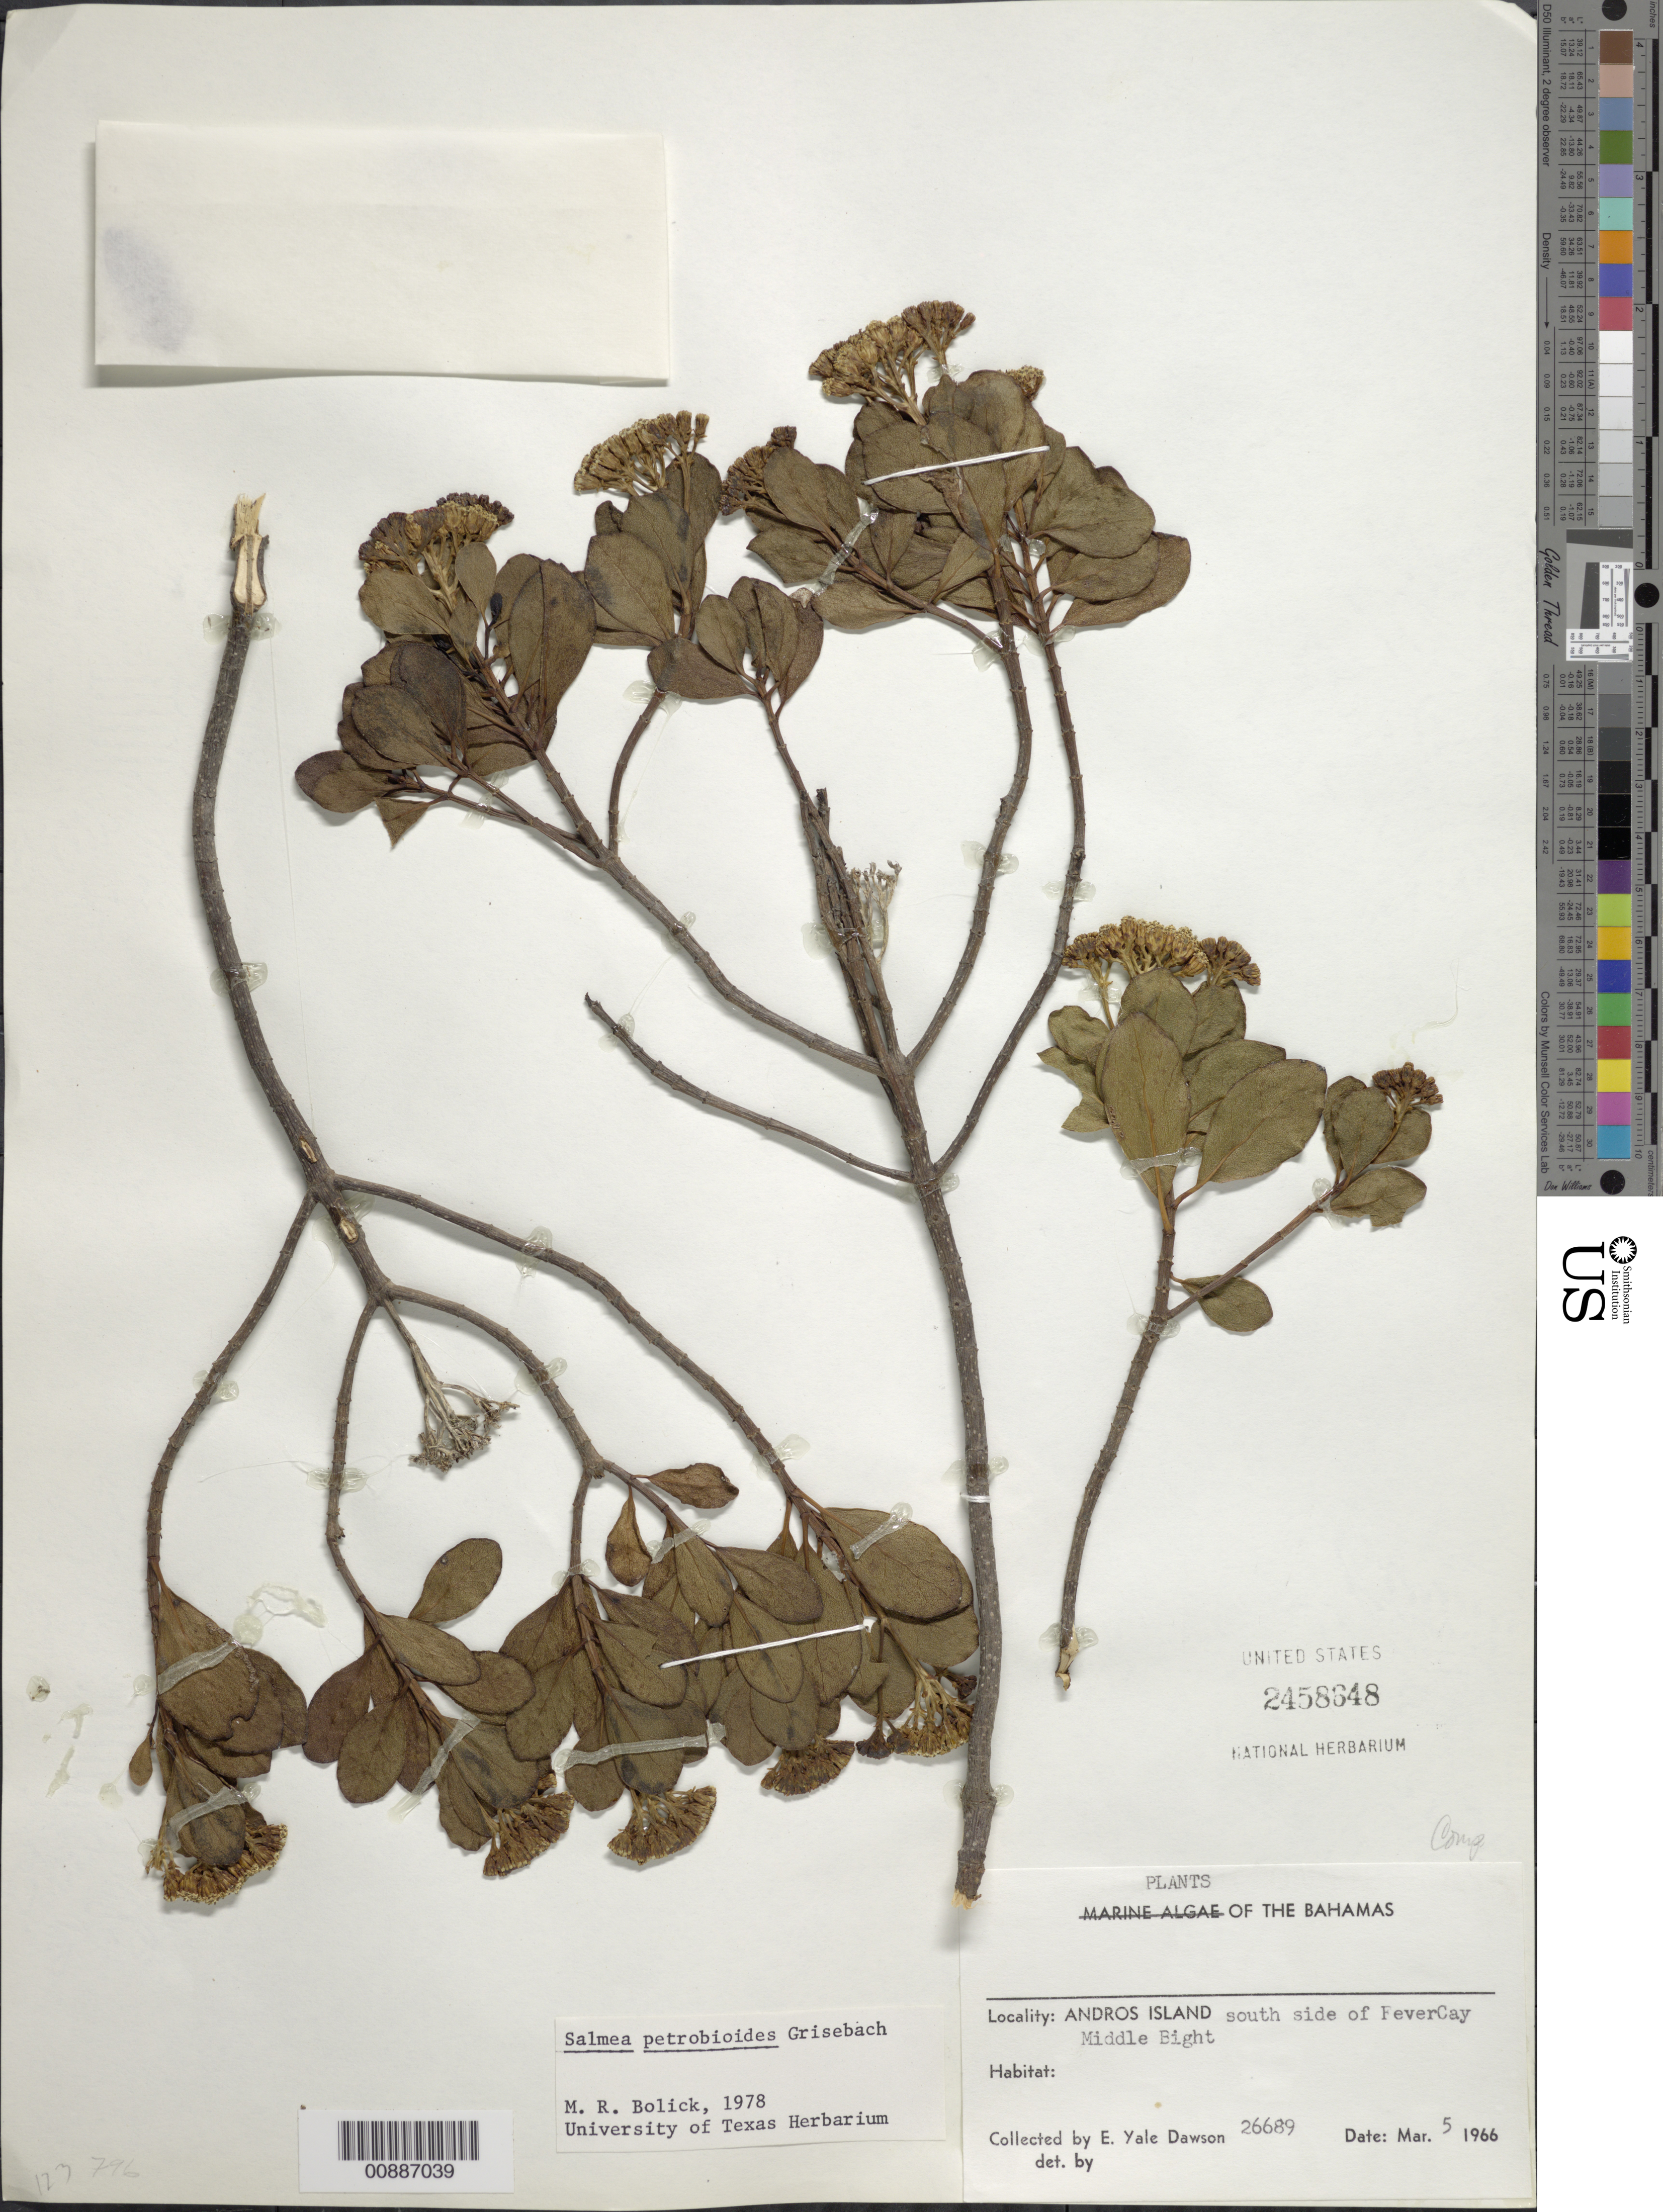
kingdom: Plantae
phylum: Tracheophyta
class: Magnoliopsida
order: Asterales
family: Asteraceae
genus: Salmea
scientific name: Salmea petrobioides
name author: Griseb.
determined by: Bolick, Margaret R., Curator (NEB), University of Nebraska State Museum (UNITED STATES)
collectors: E. Y. Dawson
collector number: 26689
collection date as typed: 05 Mar 1966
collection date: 1966-03-05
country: Bahamas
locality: Andros Island. South side of Fever Cay, Middle Bight.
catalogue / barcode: US 2458648